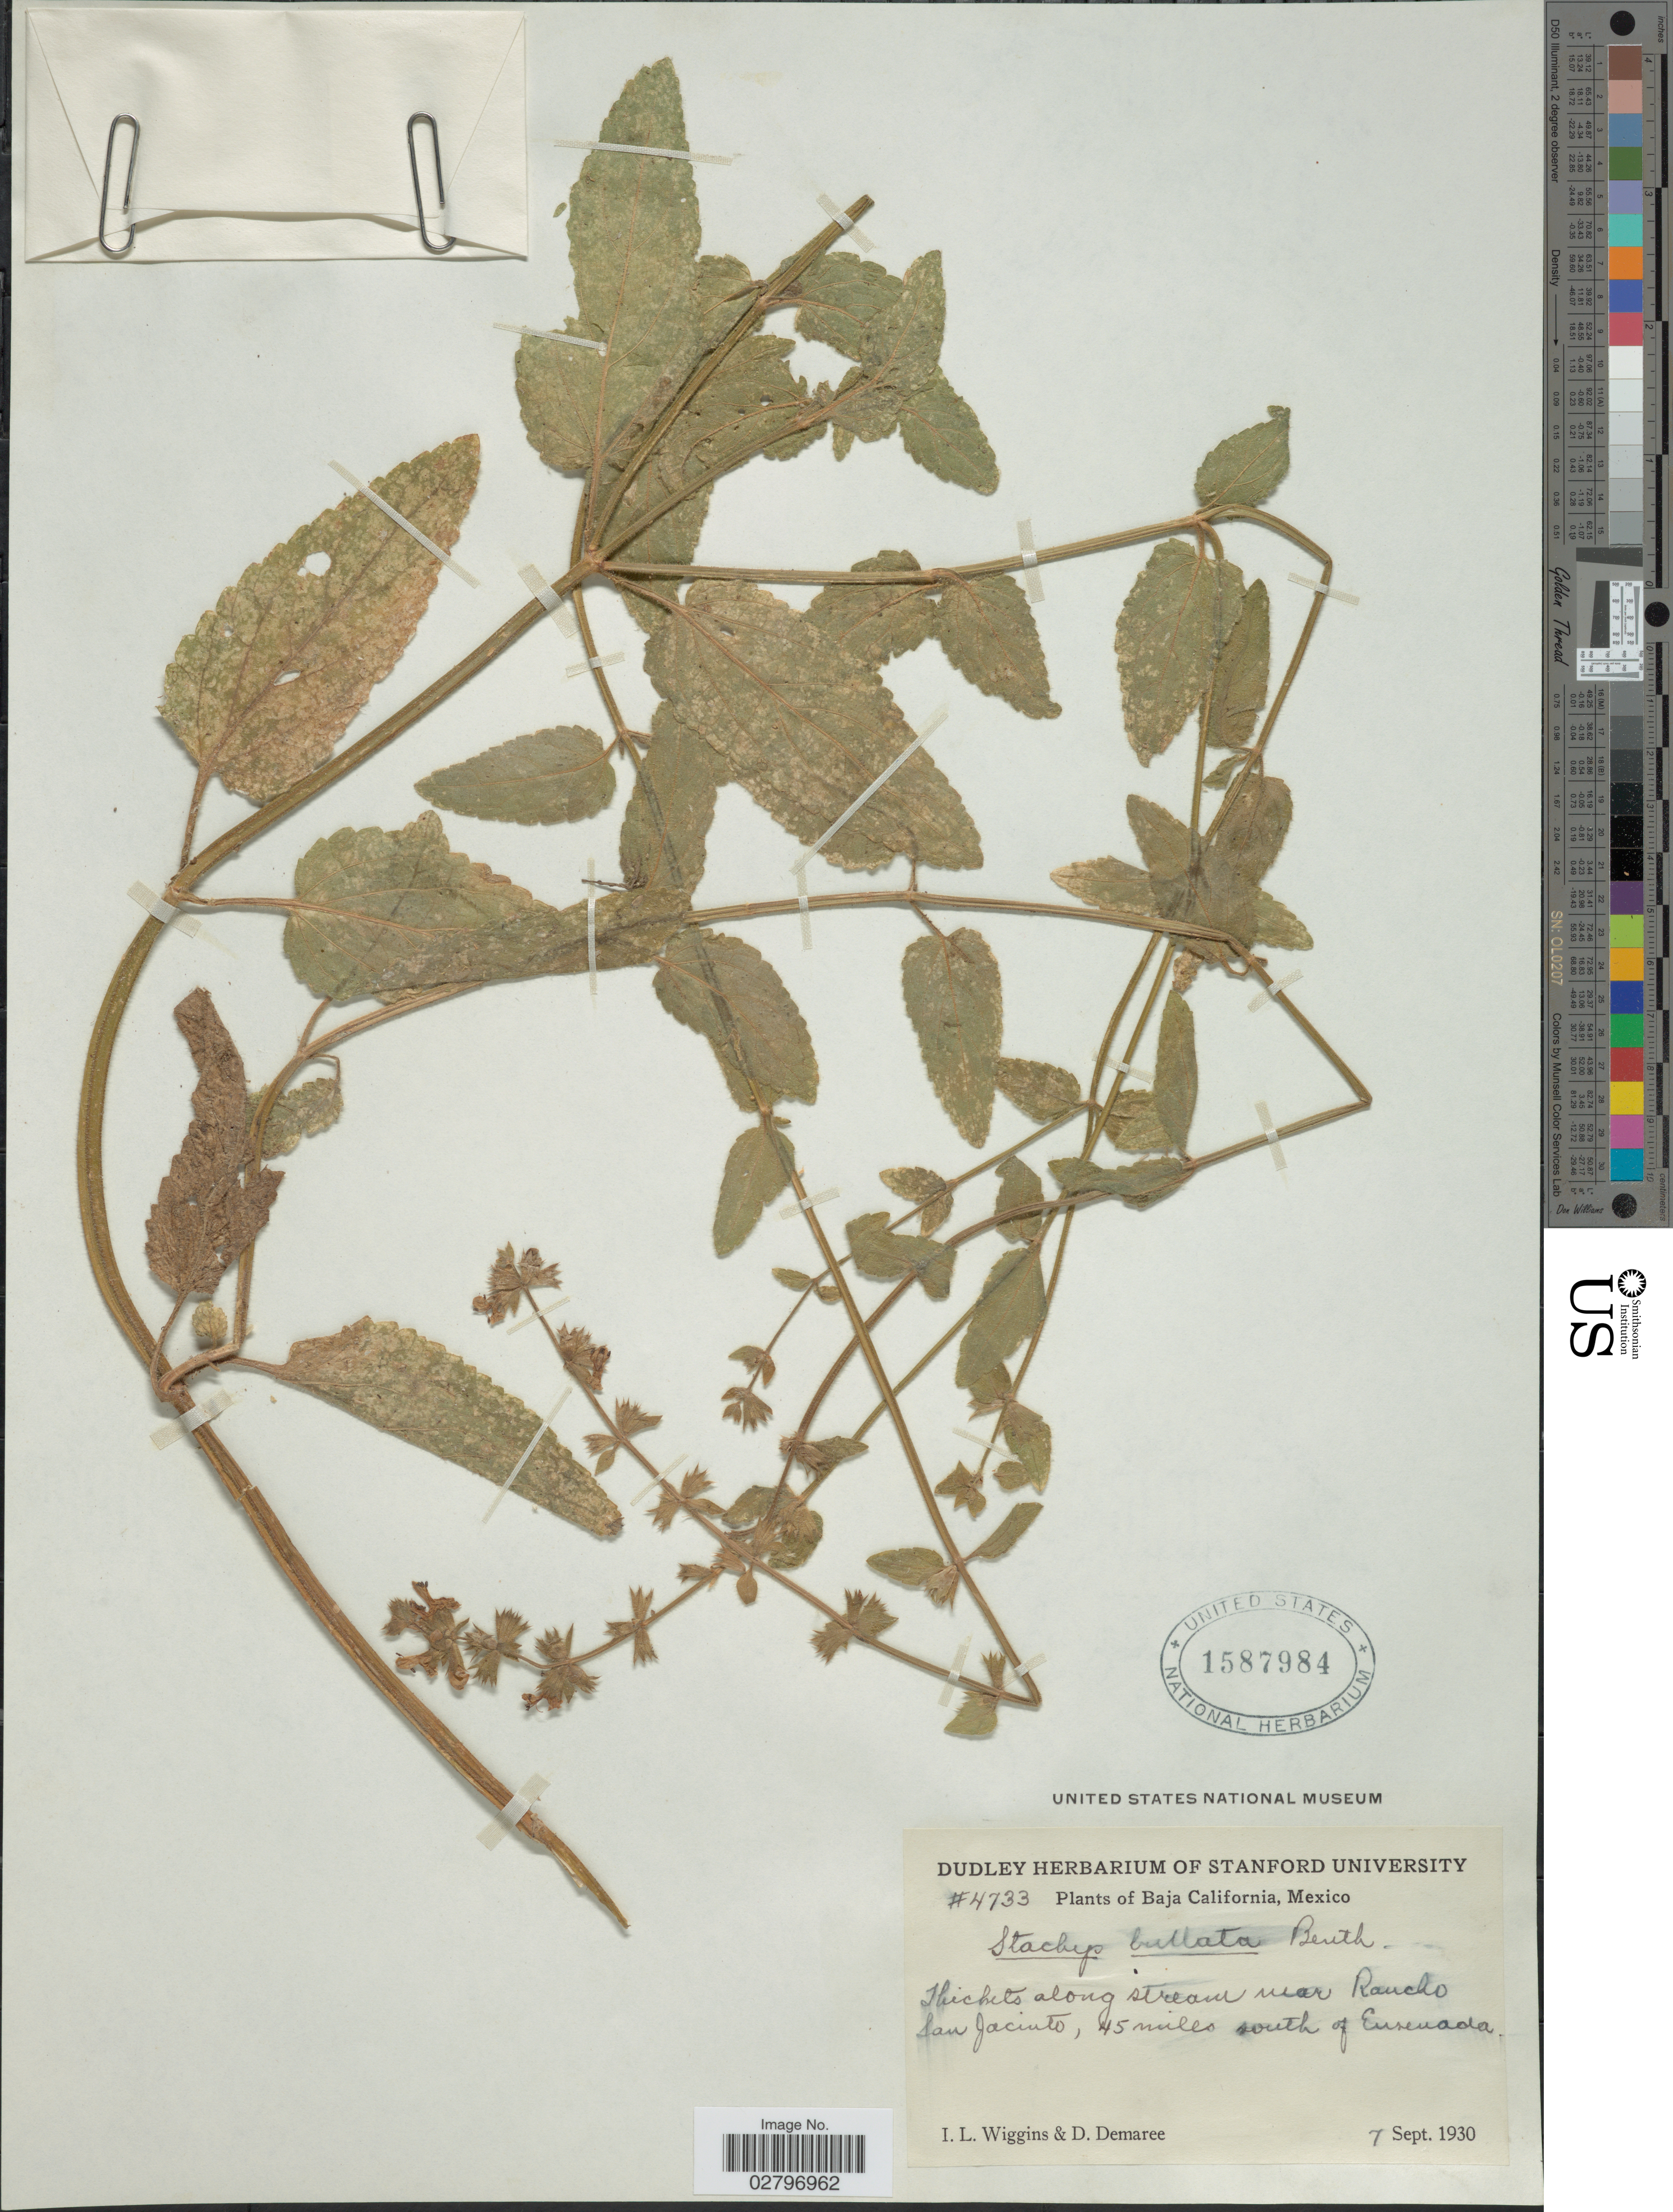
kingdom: Plantae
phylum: Tracheophyta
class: Magnoliopsida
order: Lamiales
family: Lamiaceae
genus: Stachys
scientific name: Stachys bullata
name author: Benth.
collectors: I. L. Wiggins & D. Demaree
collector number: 4733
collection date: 1930-09-07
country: Mexico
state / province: Baja California Norte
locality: Thickets along stream near Rancho San Jacinto, 45 miles south of Ensenada.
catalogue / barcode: US 1587984